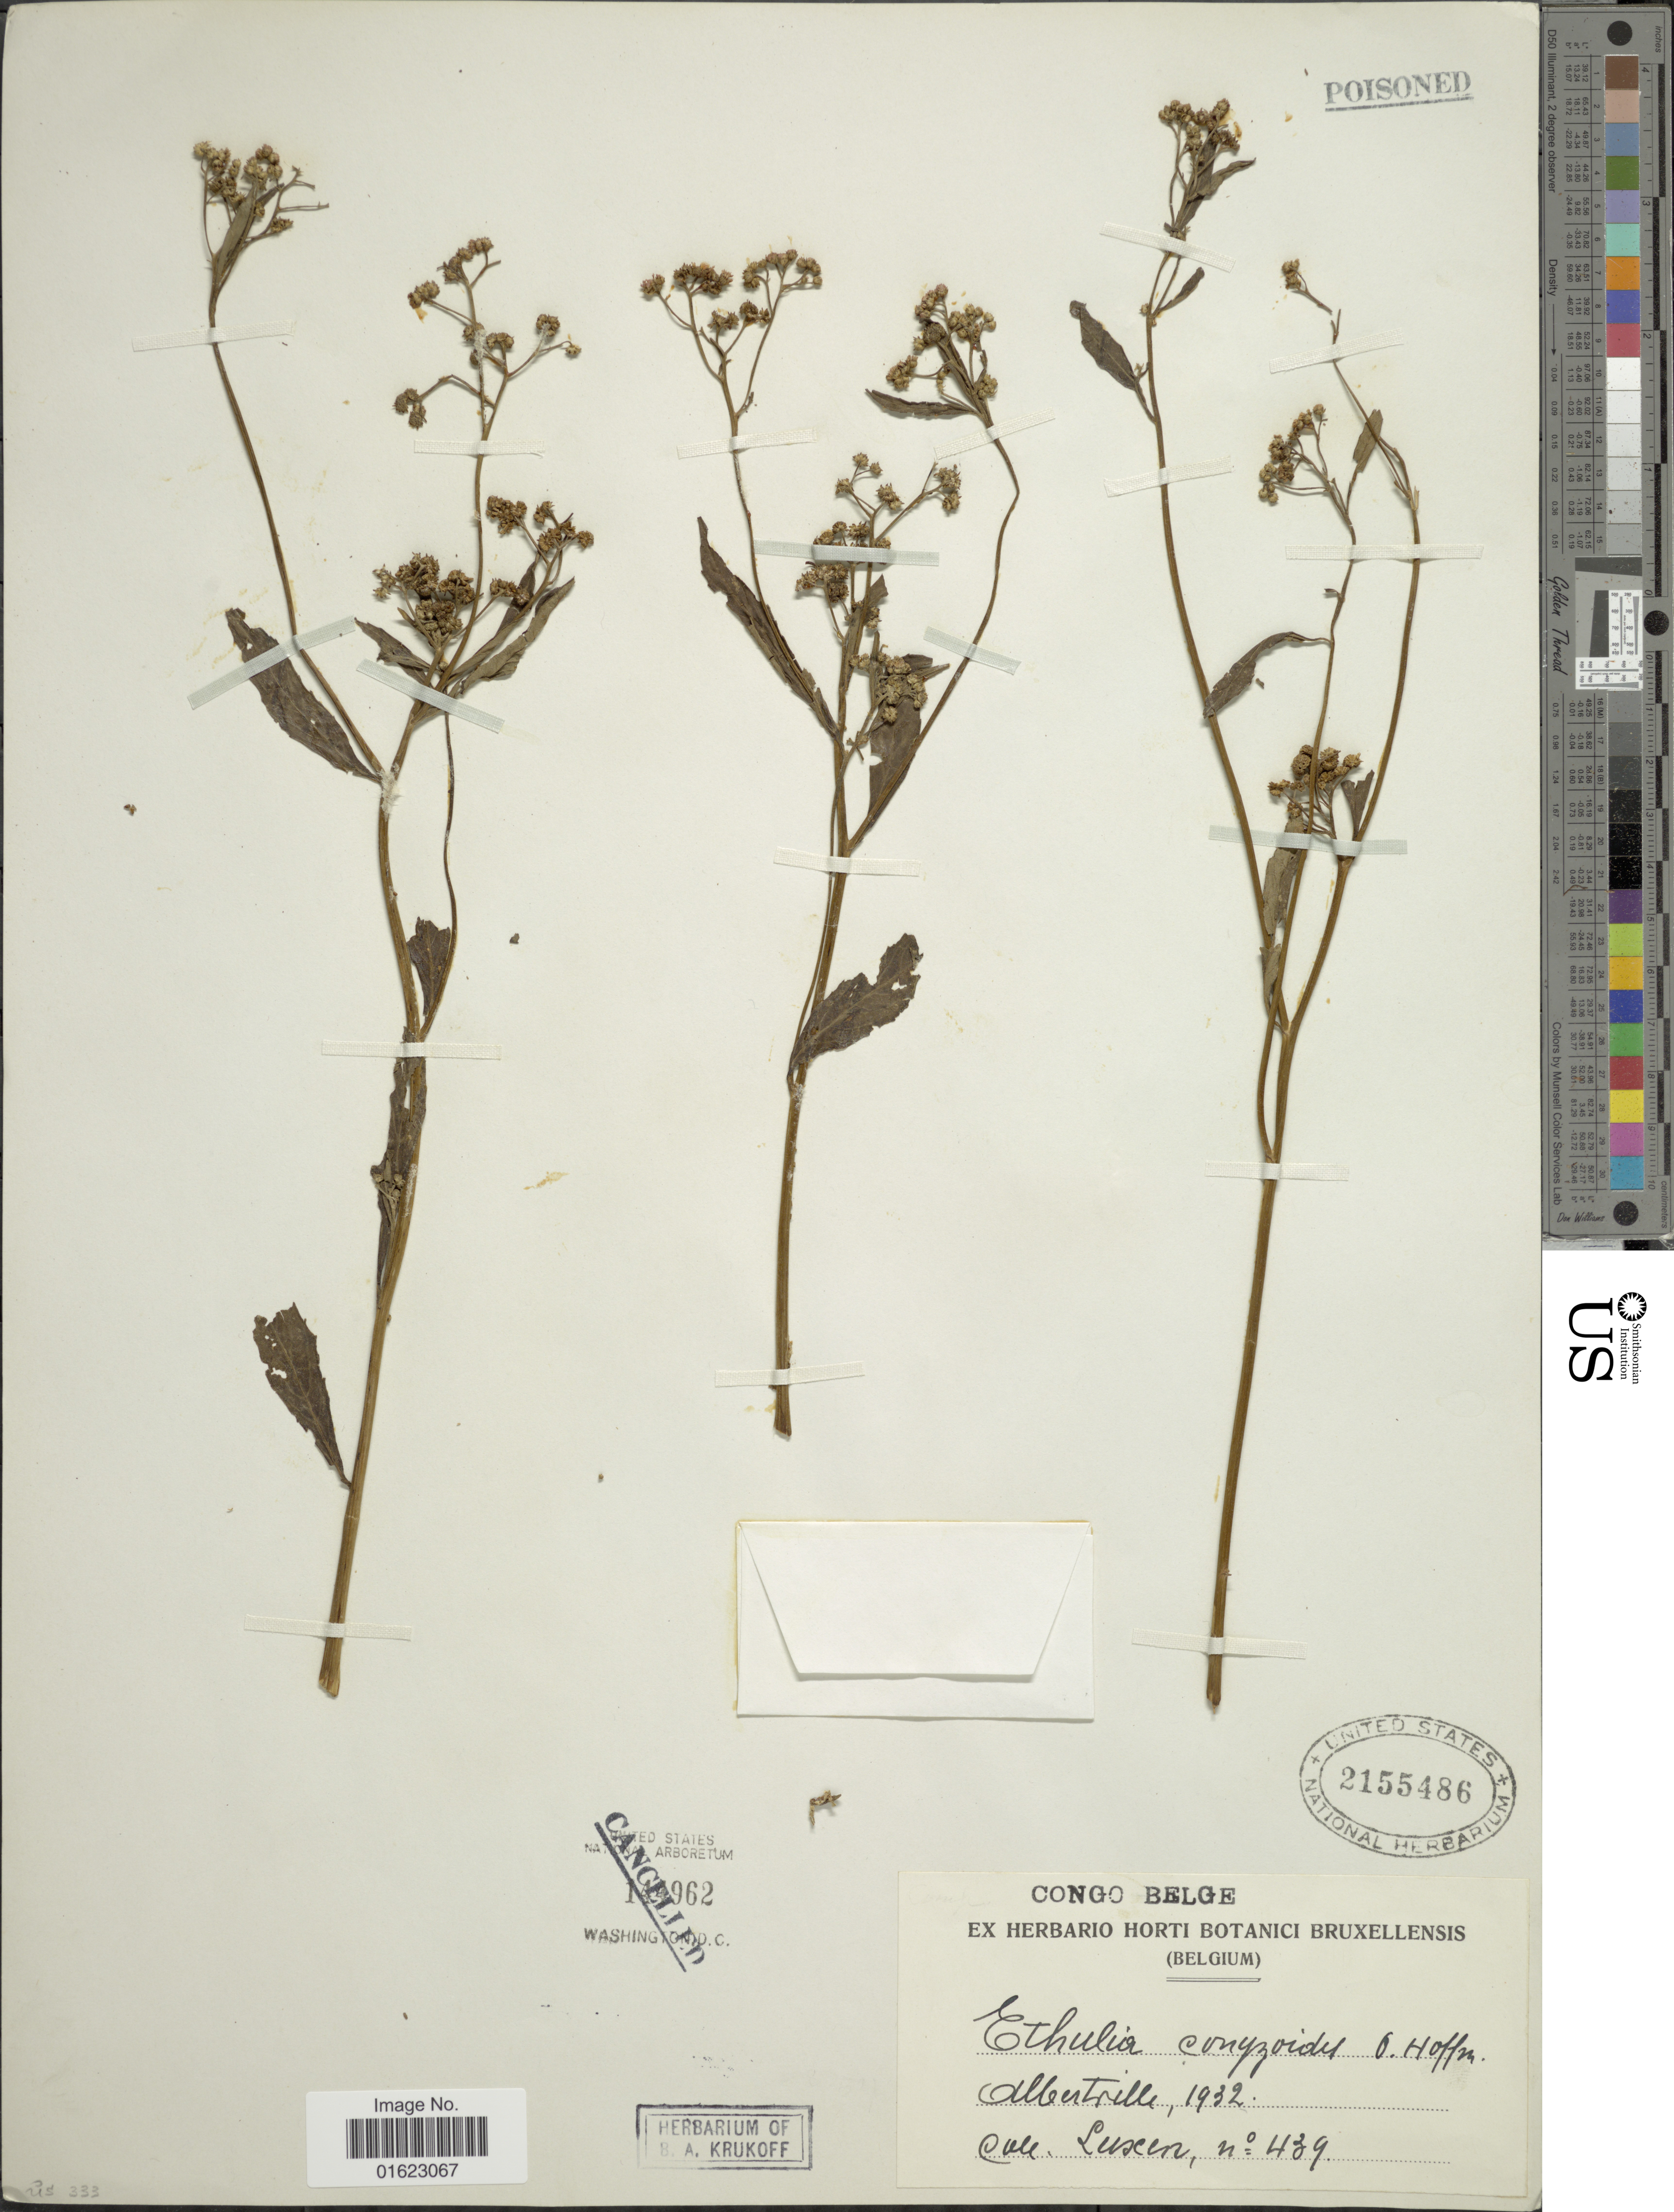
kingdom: Plantae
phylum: Tracheophyta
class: Magnoliopsida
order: Asterales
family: Asteraceae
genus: Ethulia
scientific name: Ethulia conyzoides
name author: L. f.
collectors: Luscen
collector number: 439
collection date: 1932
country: Congo, Democratic Republic of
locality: Congo Belge. Albertville.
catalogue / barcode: US 2155486